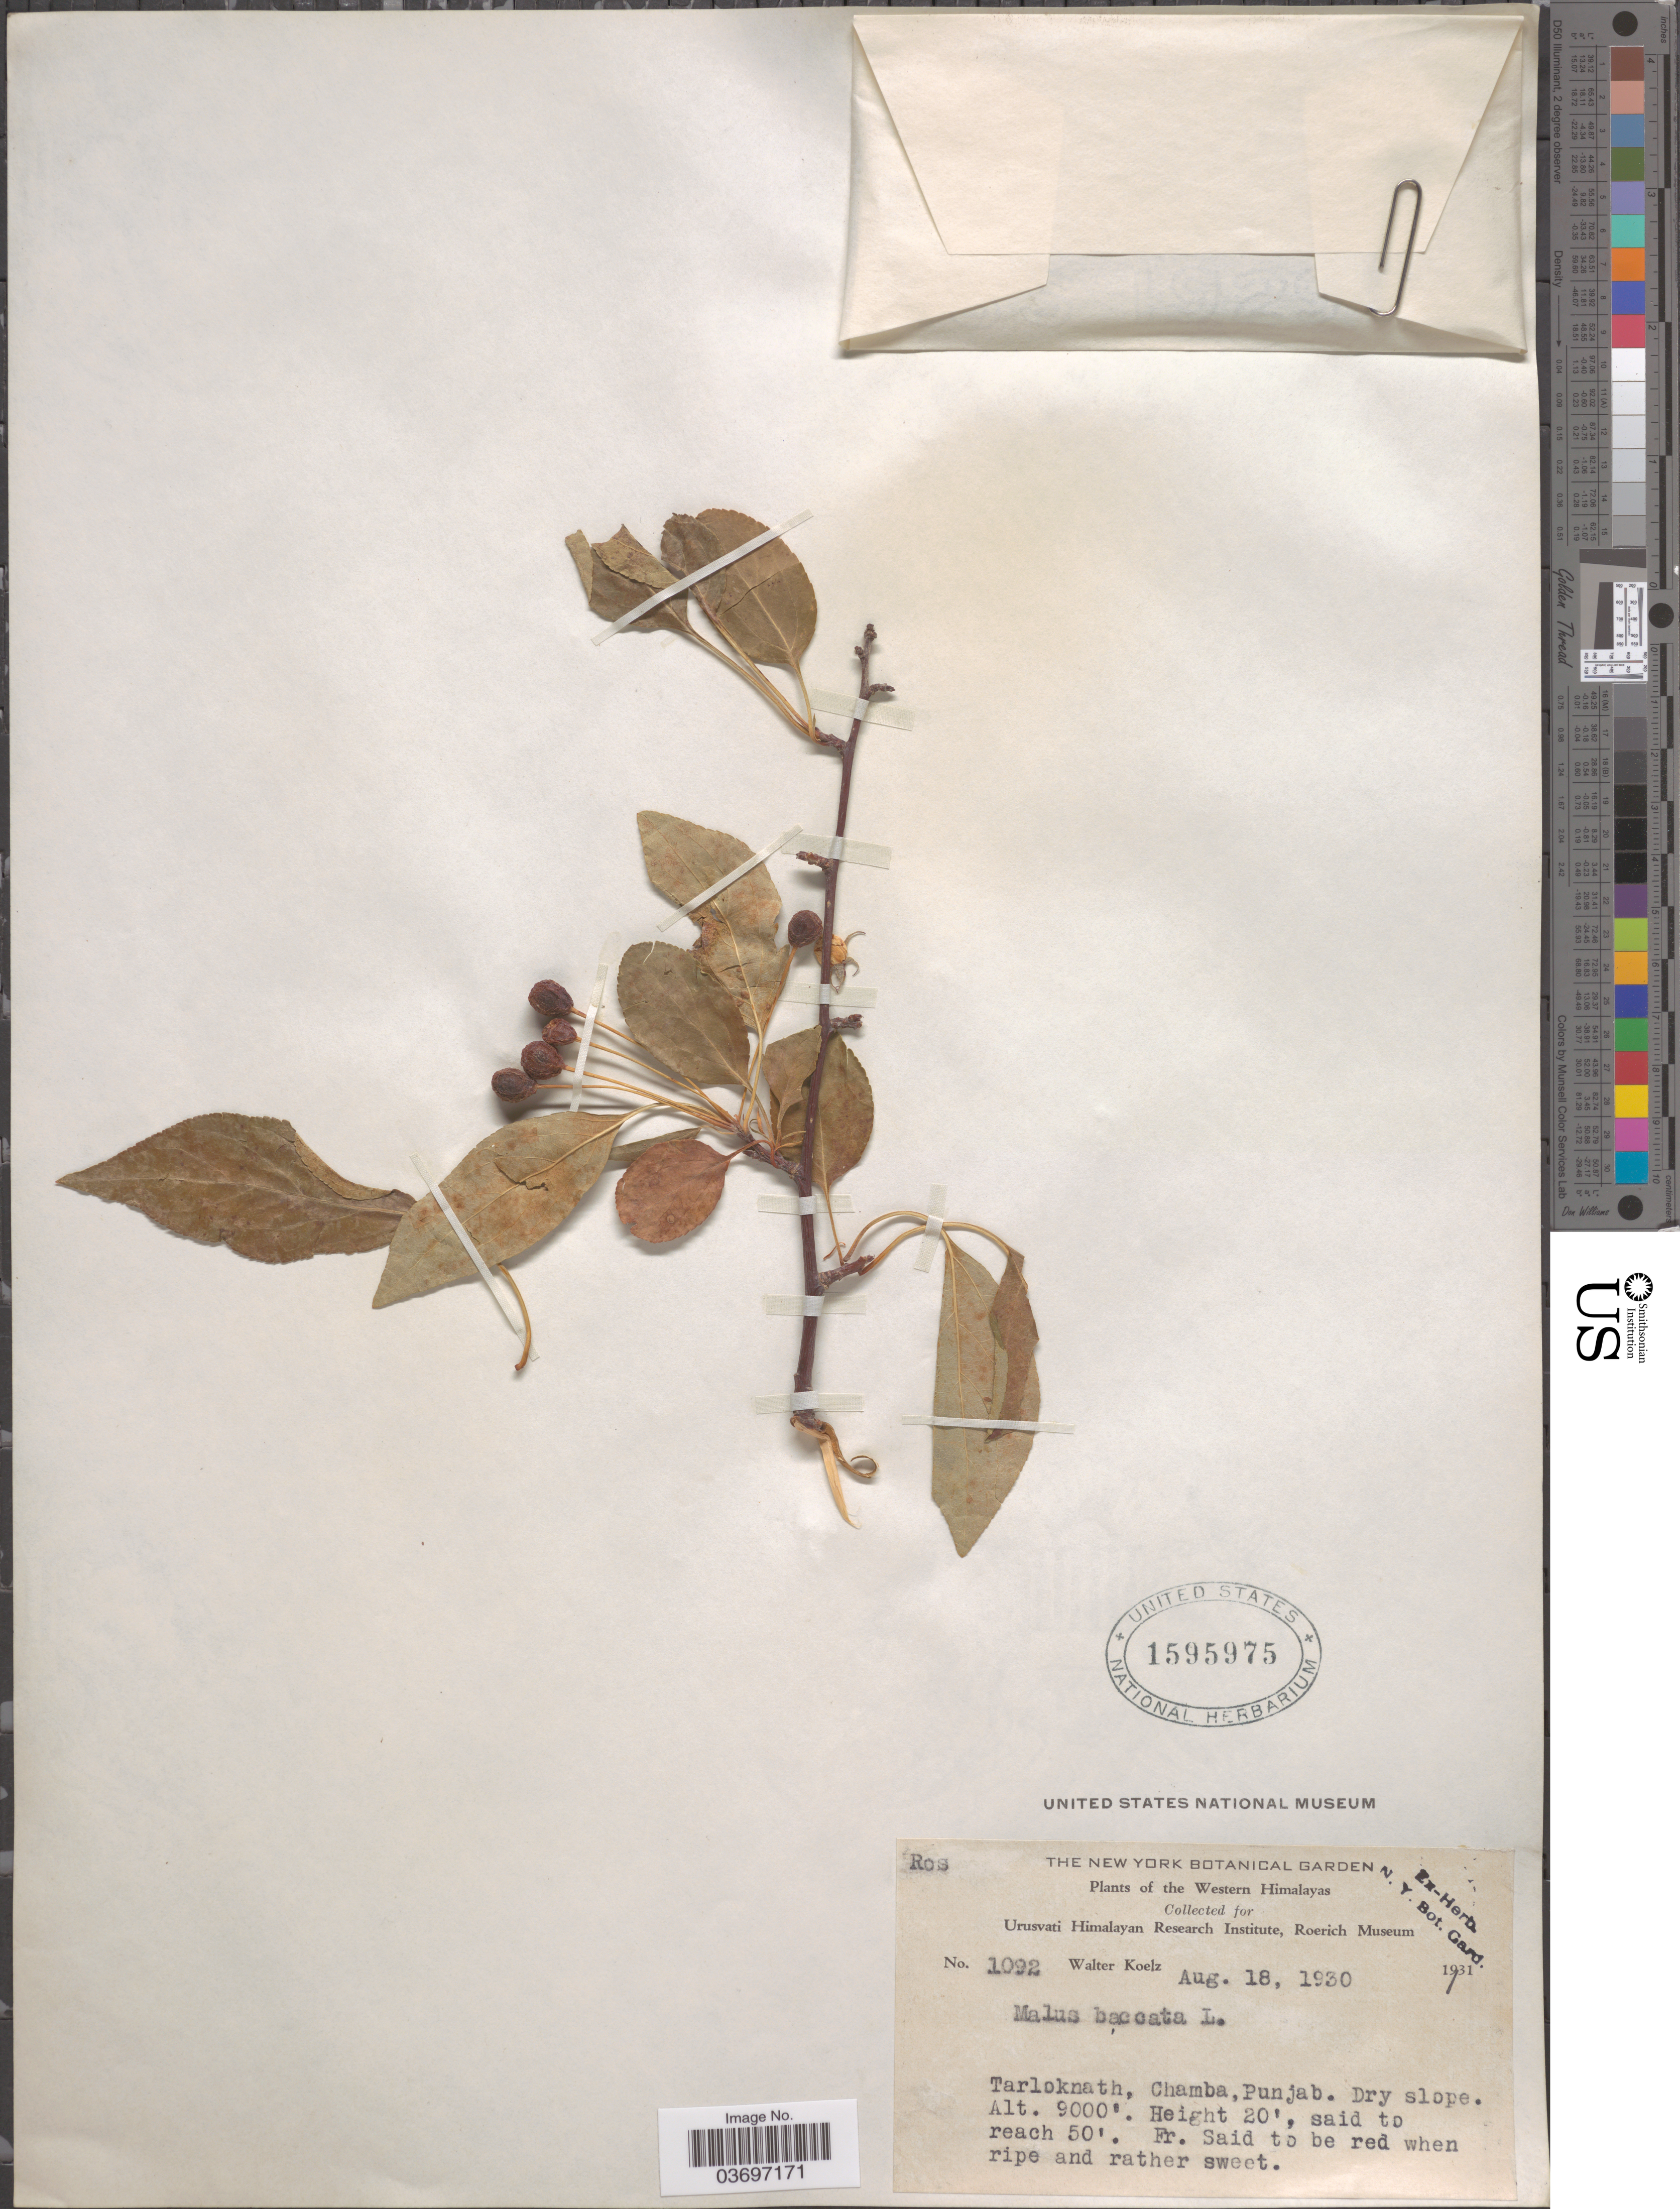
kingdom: Plantae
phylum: Tracheophyta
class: Magnoliopsida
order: Rosales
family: Rosaceae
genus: Malus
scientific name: Malus baccata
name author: (L.) Borkh.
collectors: W. N. Koelz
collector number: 1092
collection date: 1930-08-18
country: India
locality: Western Himalayas. Tarloknath, Chamba, Punjab.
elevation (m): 2743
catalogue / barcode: US 1595975